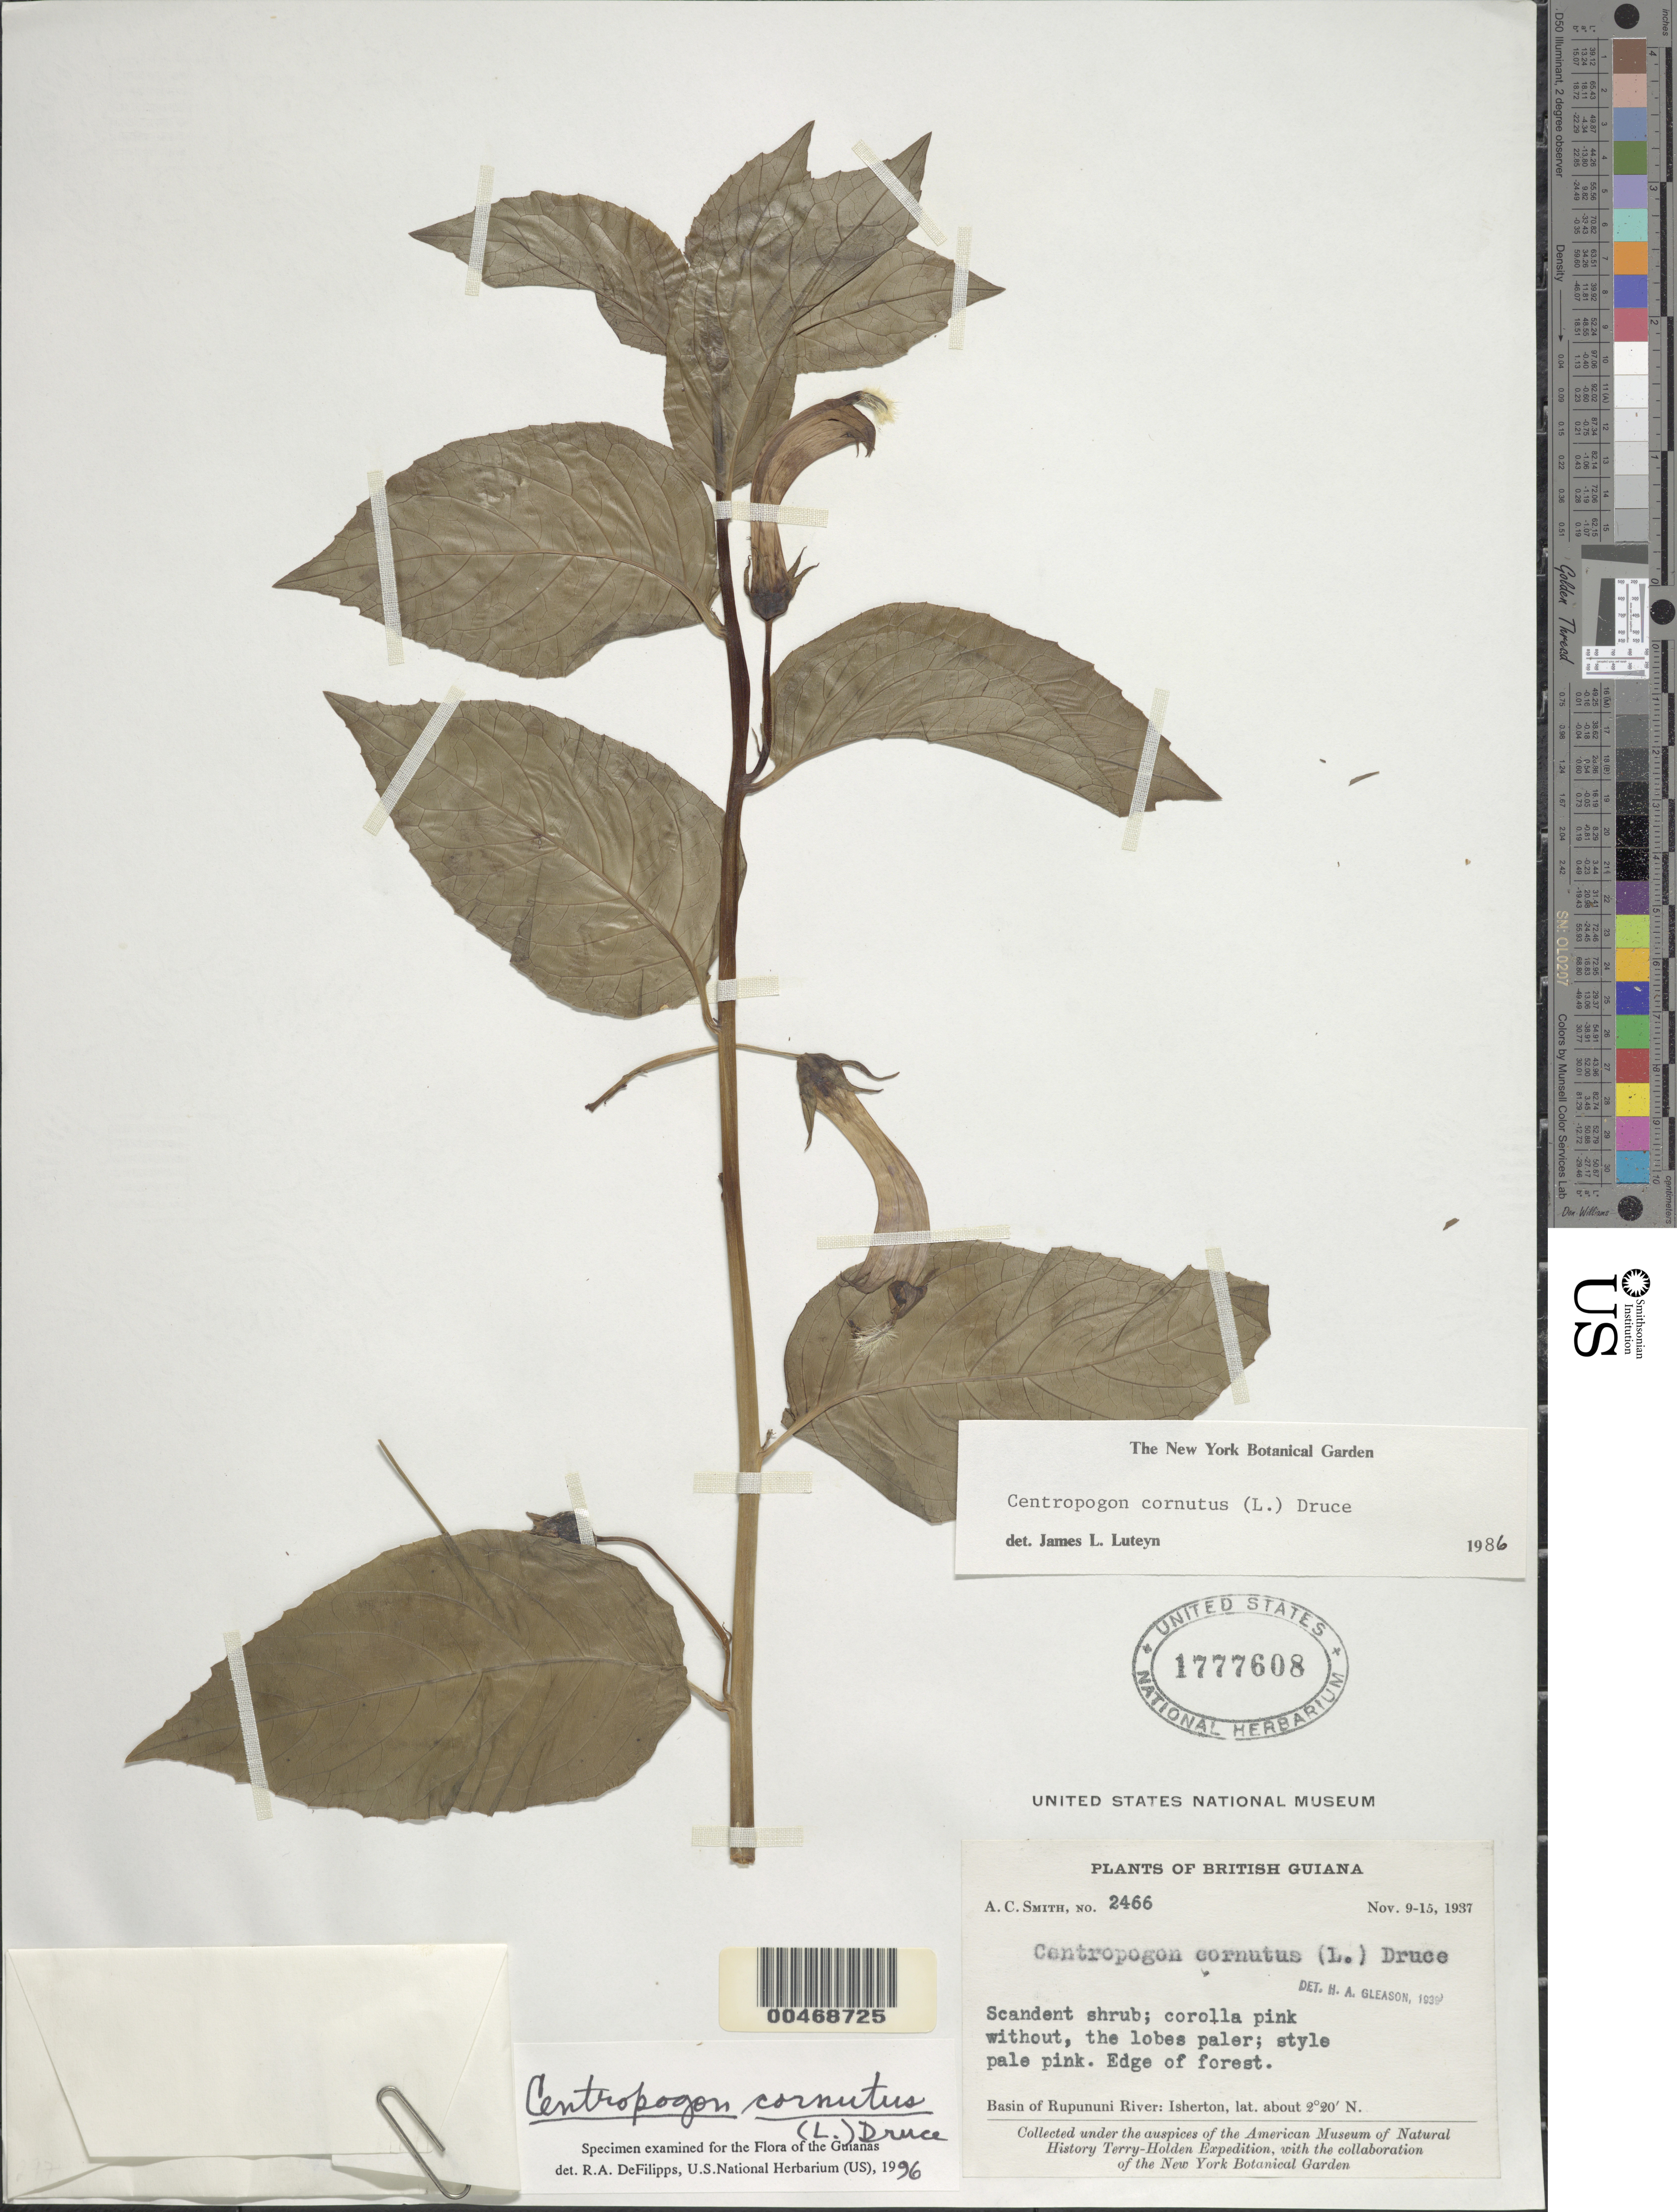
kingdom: Plantae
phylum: Tracheophyta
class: Magnoliopsida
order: Asterales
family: Campanulaceae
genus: Centropogon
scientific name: Centropogon cornutus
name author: (L.) Druce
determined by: DeFilipps, R. A.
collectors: A. C. Smith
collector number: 2466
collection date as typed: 9-Nov-37 to 15-Nov-37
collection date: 1937-11-09/1937-11-15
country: Guyana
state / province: U. Takutu-U. Essequibo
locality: Isherton, basin of Rupununi River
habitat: Edge of forest.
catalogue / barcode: US 1777608